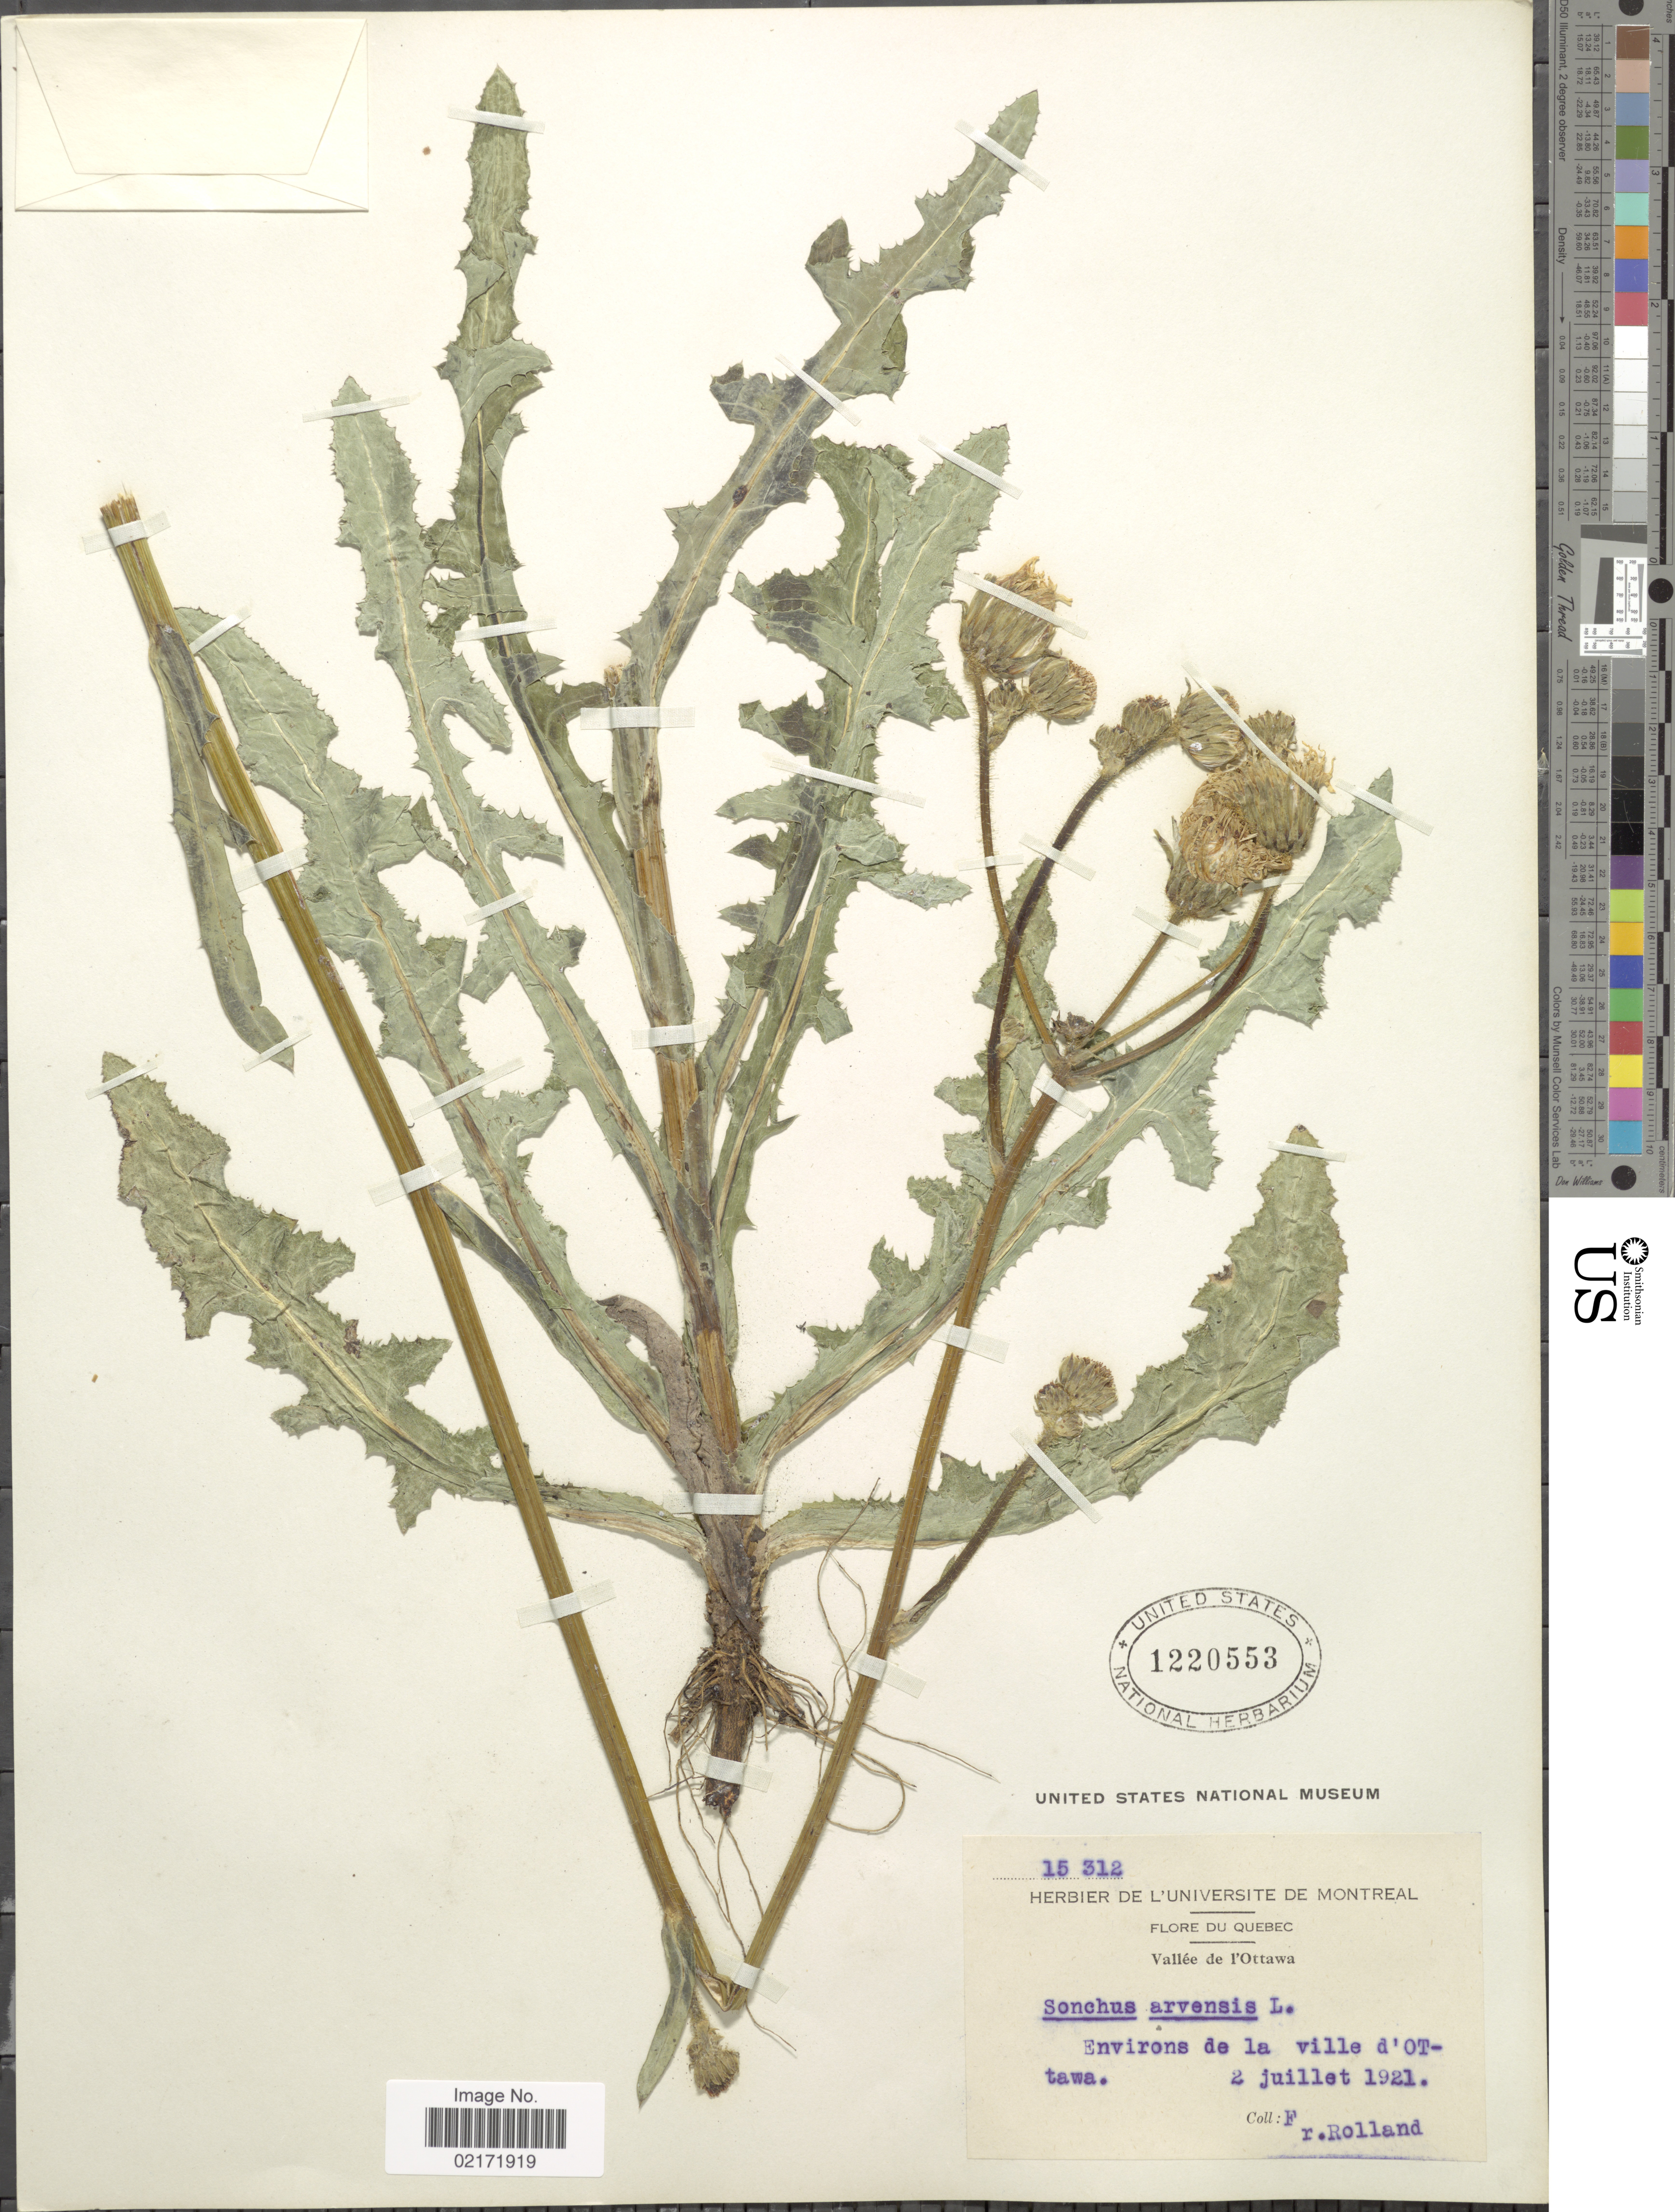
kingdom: Plantae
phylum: Tracheophyta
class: Magnoliopsida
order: Asterales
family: Asteraceae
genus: Sonchus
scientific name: Sonchus arvensis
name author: L.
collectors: B. Rolland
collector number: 15312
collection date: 1921-07-02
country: Canada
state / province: Quebec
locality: Environs de la ville d'Ottawa, Vallee de l'Ottawa.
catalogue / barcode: US 1220553